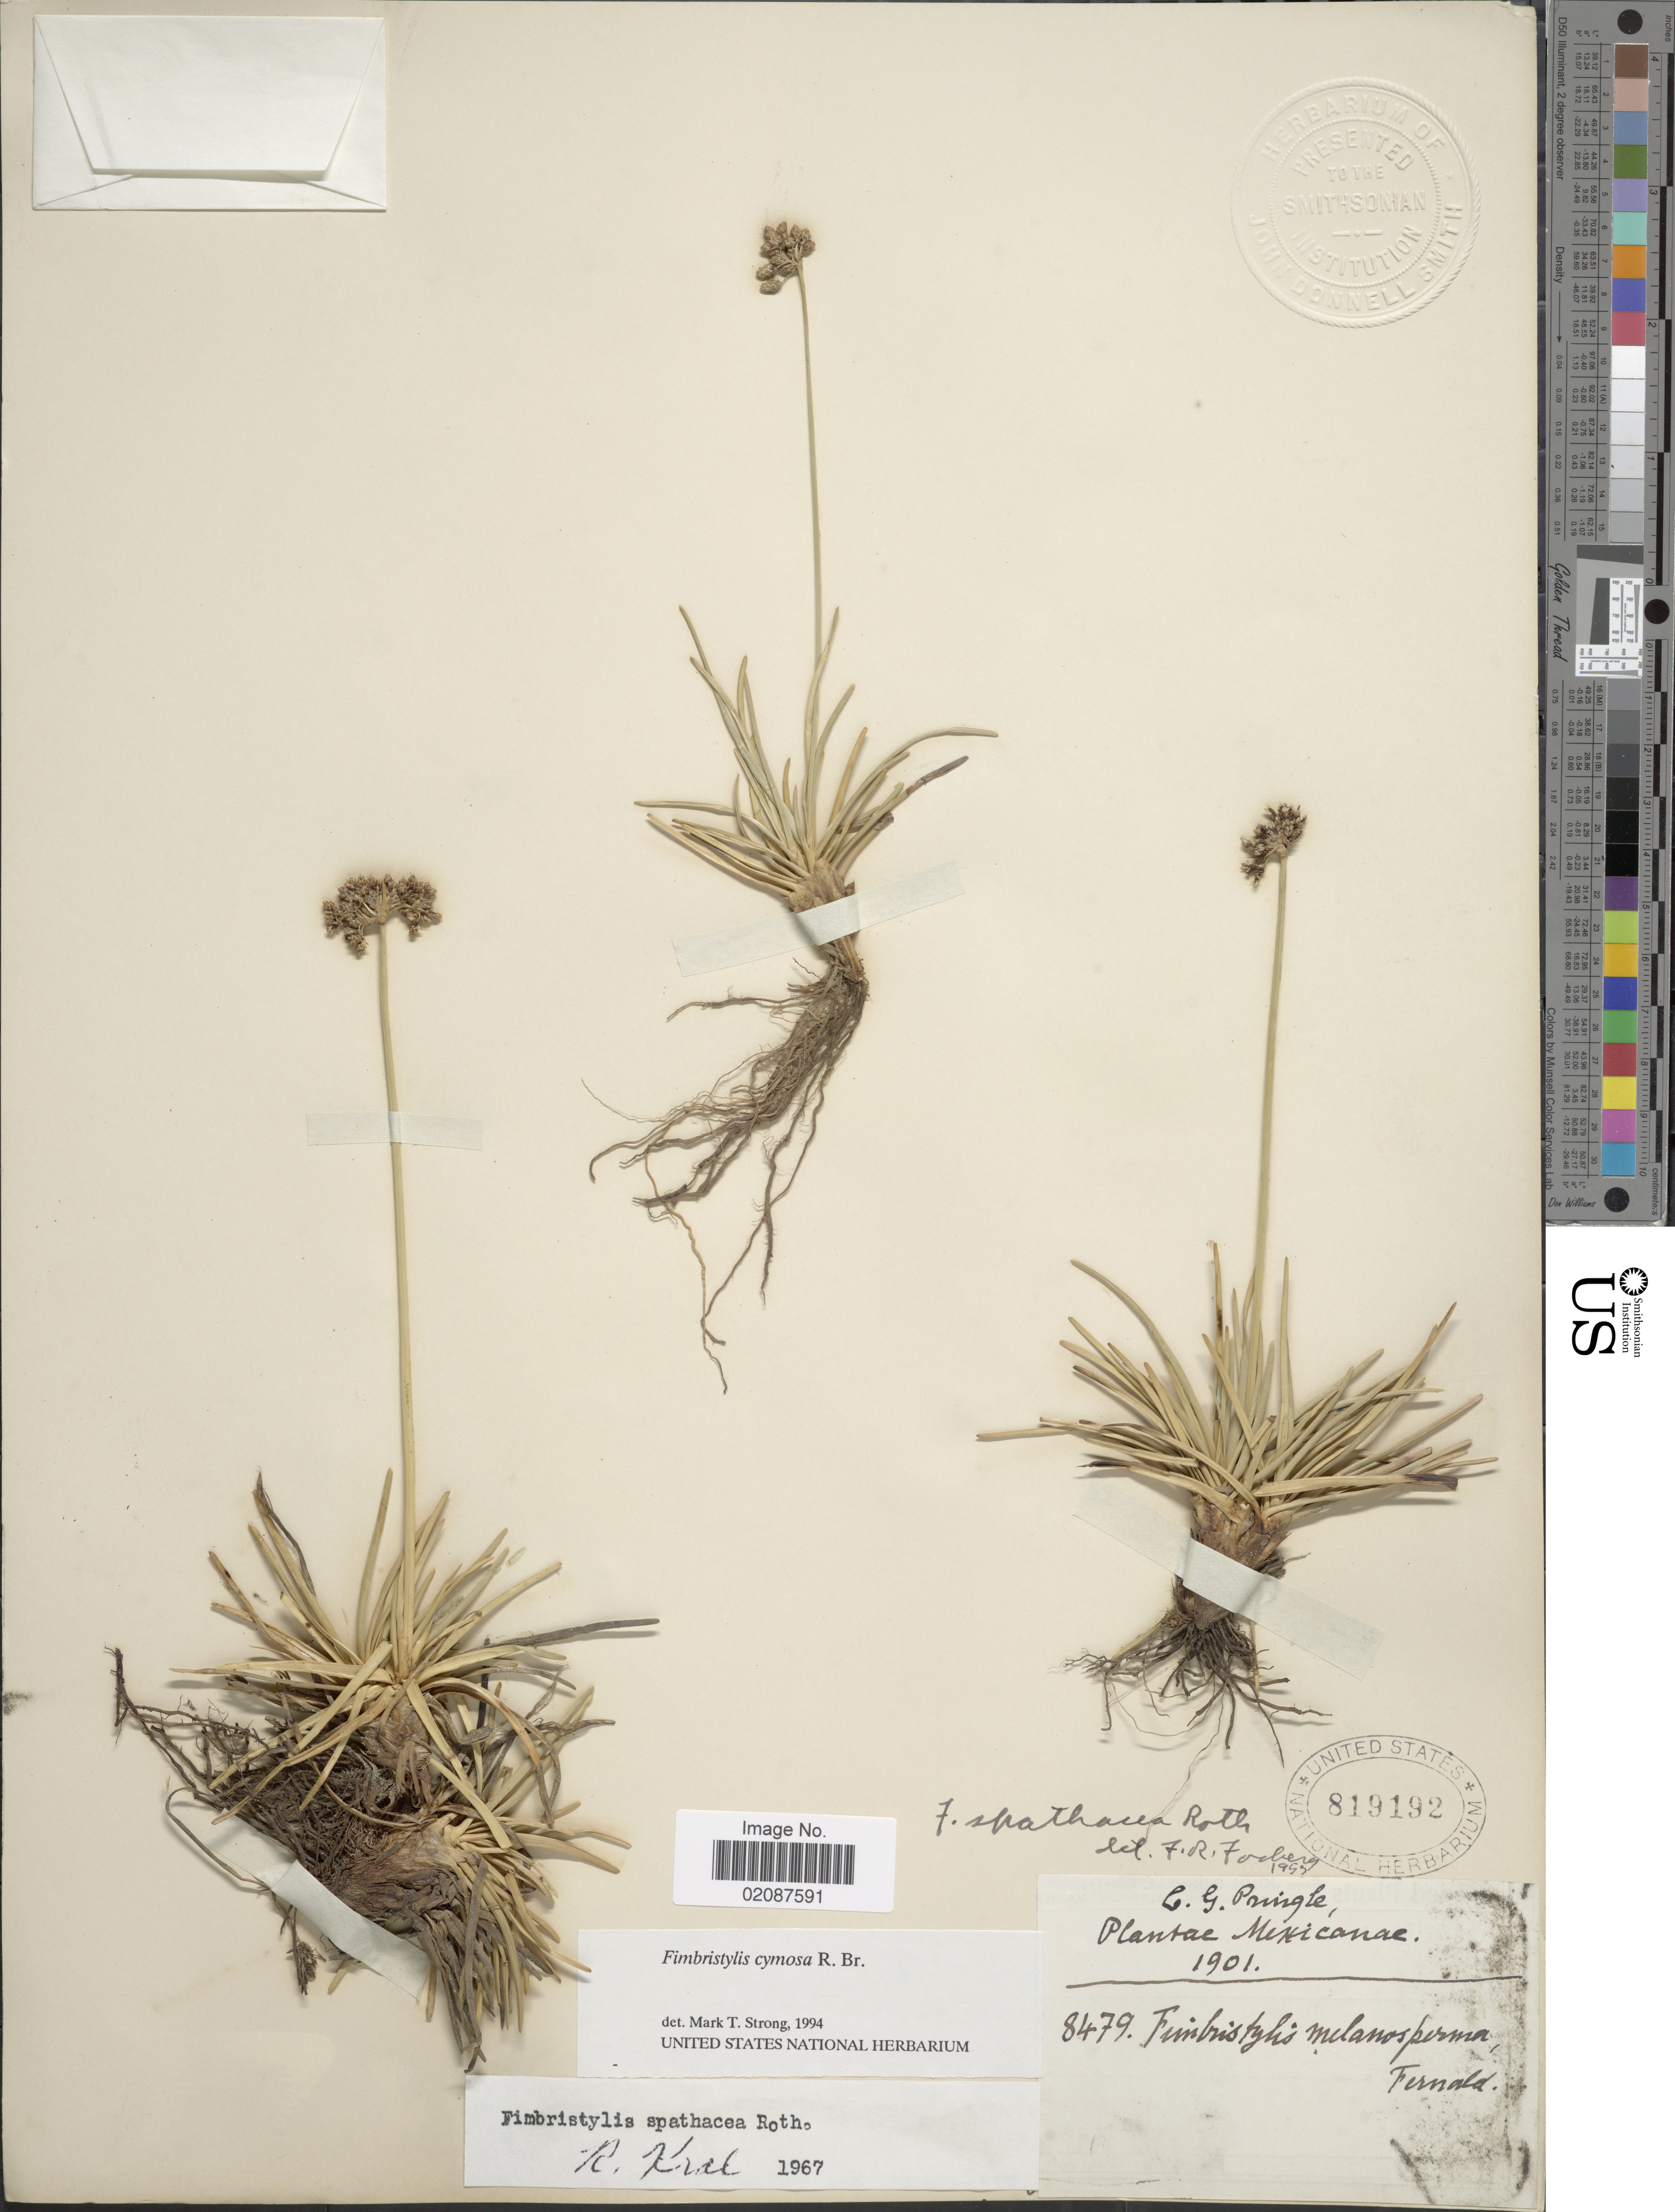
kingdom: Plantae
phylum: Tracheophyta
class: Liliopsida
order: Poales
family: Cyperaceae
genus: Fimbristylis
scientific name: Fimbristylis cymosa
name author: R. Br.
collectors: C. G. Pringle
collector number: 8479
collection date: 1901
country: Mexico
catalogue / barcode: US 819192